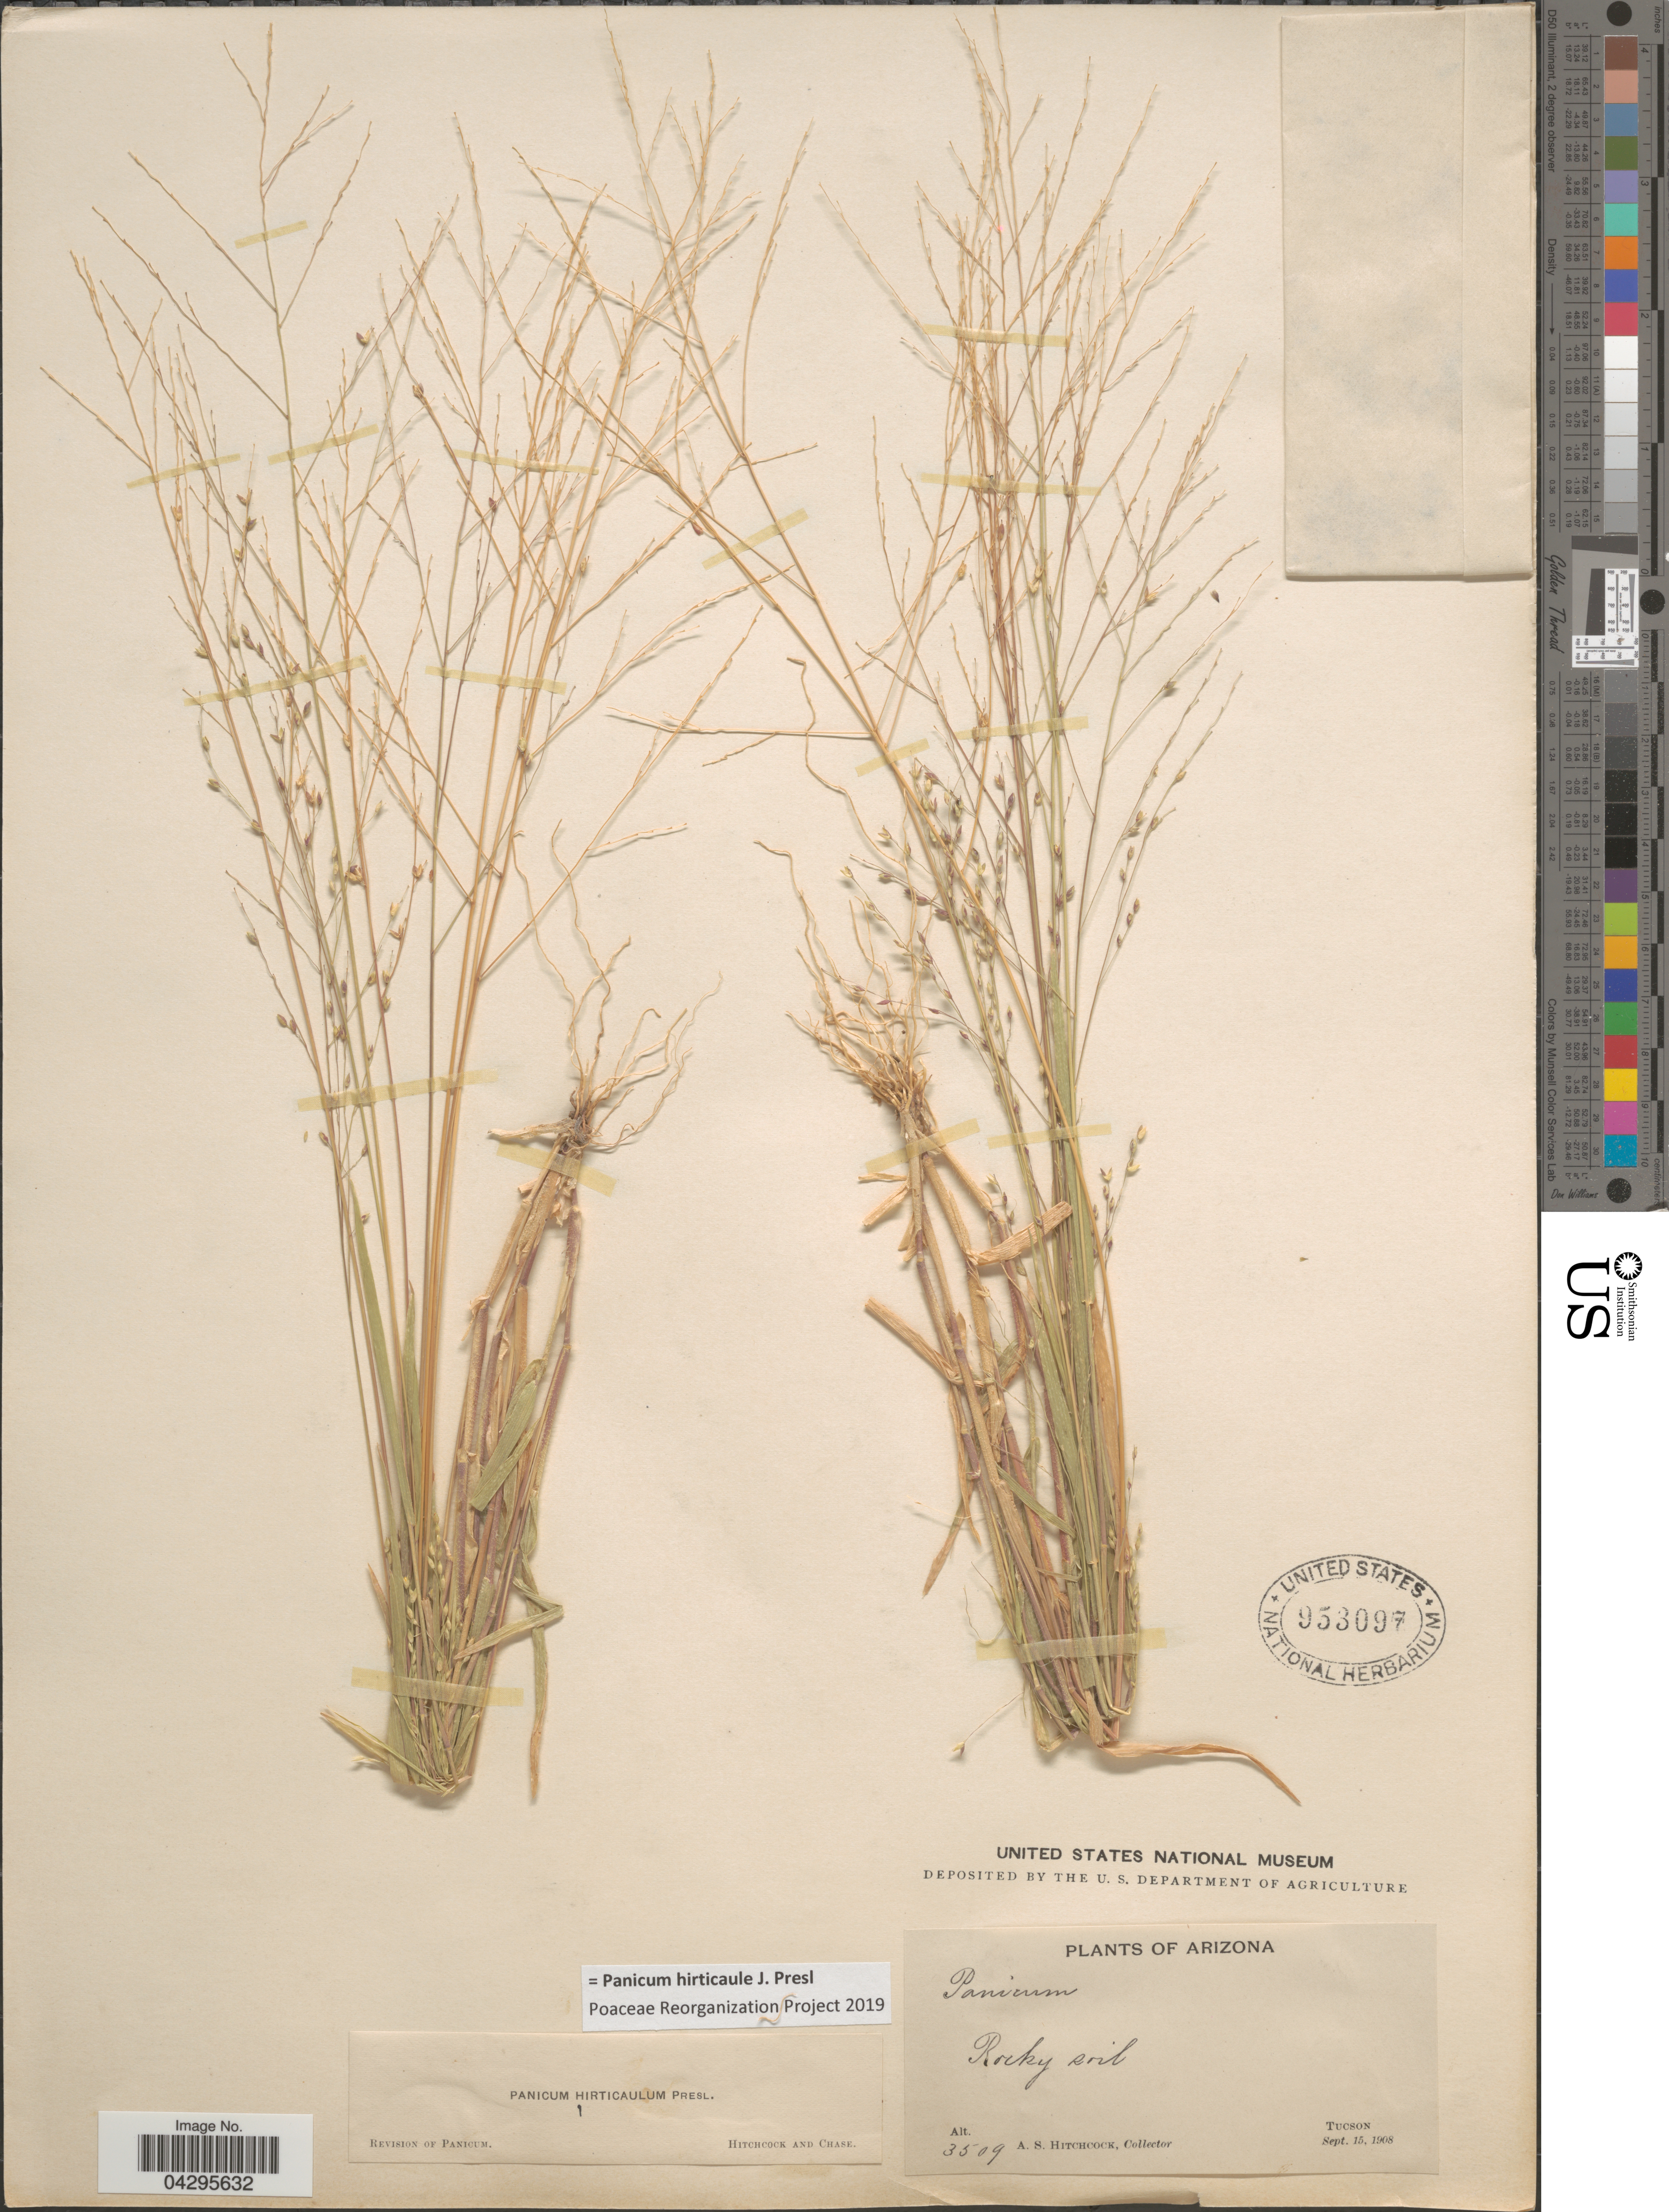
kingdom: Plantae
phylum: Tracheophyta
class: Liliopsida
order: Poales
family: Poaceae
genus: Panicum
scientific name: Panicum hirticaule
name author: J. Presl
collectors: A. S. Hitchcock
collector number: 3509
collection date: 1908-09-15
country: United States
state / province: Arizona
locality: Rocky soil. Tucson.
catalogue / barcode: US 953097